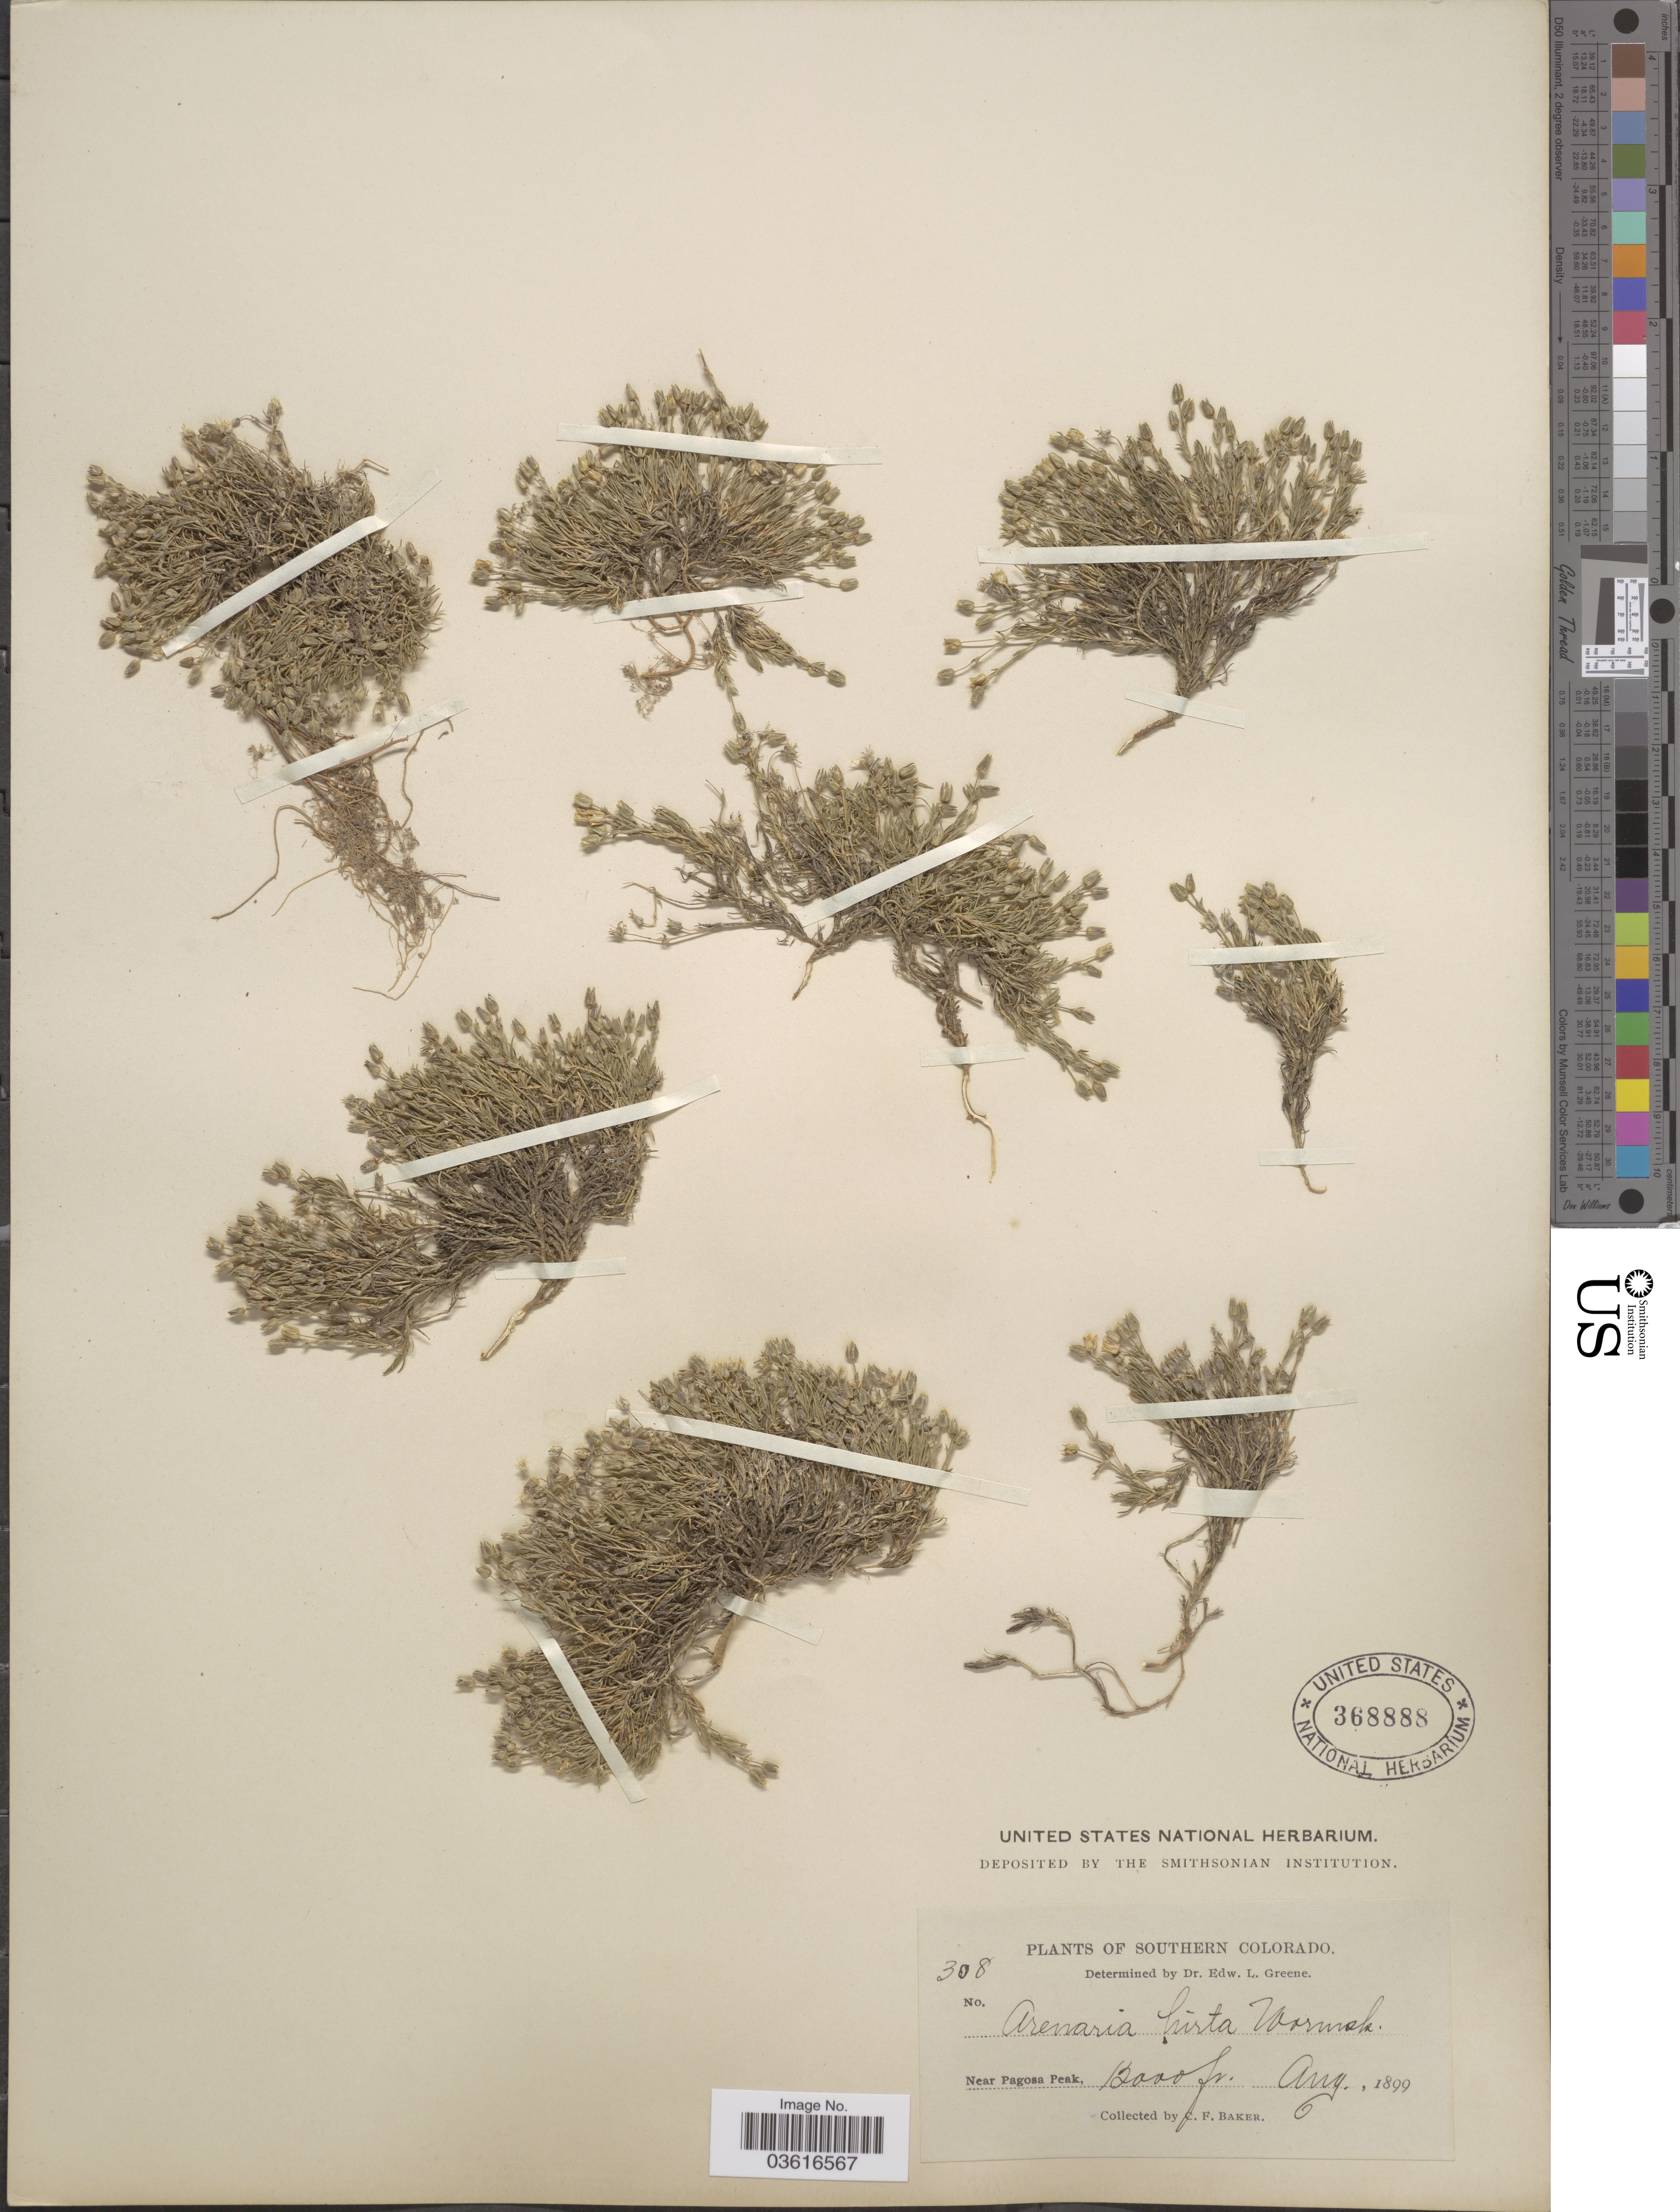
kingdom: Plantae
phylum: Tracheophyta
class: Magnoliopsida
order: Caryophyllales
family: Caryophyllaceae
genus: Minuartia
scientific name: Minuartia propinqua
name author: (Richardson) House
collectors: C. F. Baker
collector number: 308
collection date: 1899-08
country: United States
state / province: Colorado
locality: Southern Colorado. Near Pagosa Peak.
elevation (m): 3962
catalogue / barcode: US 368888